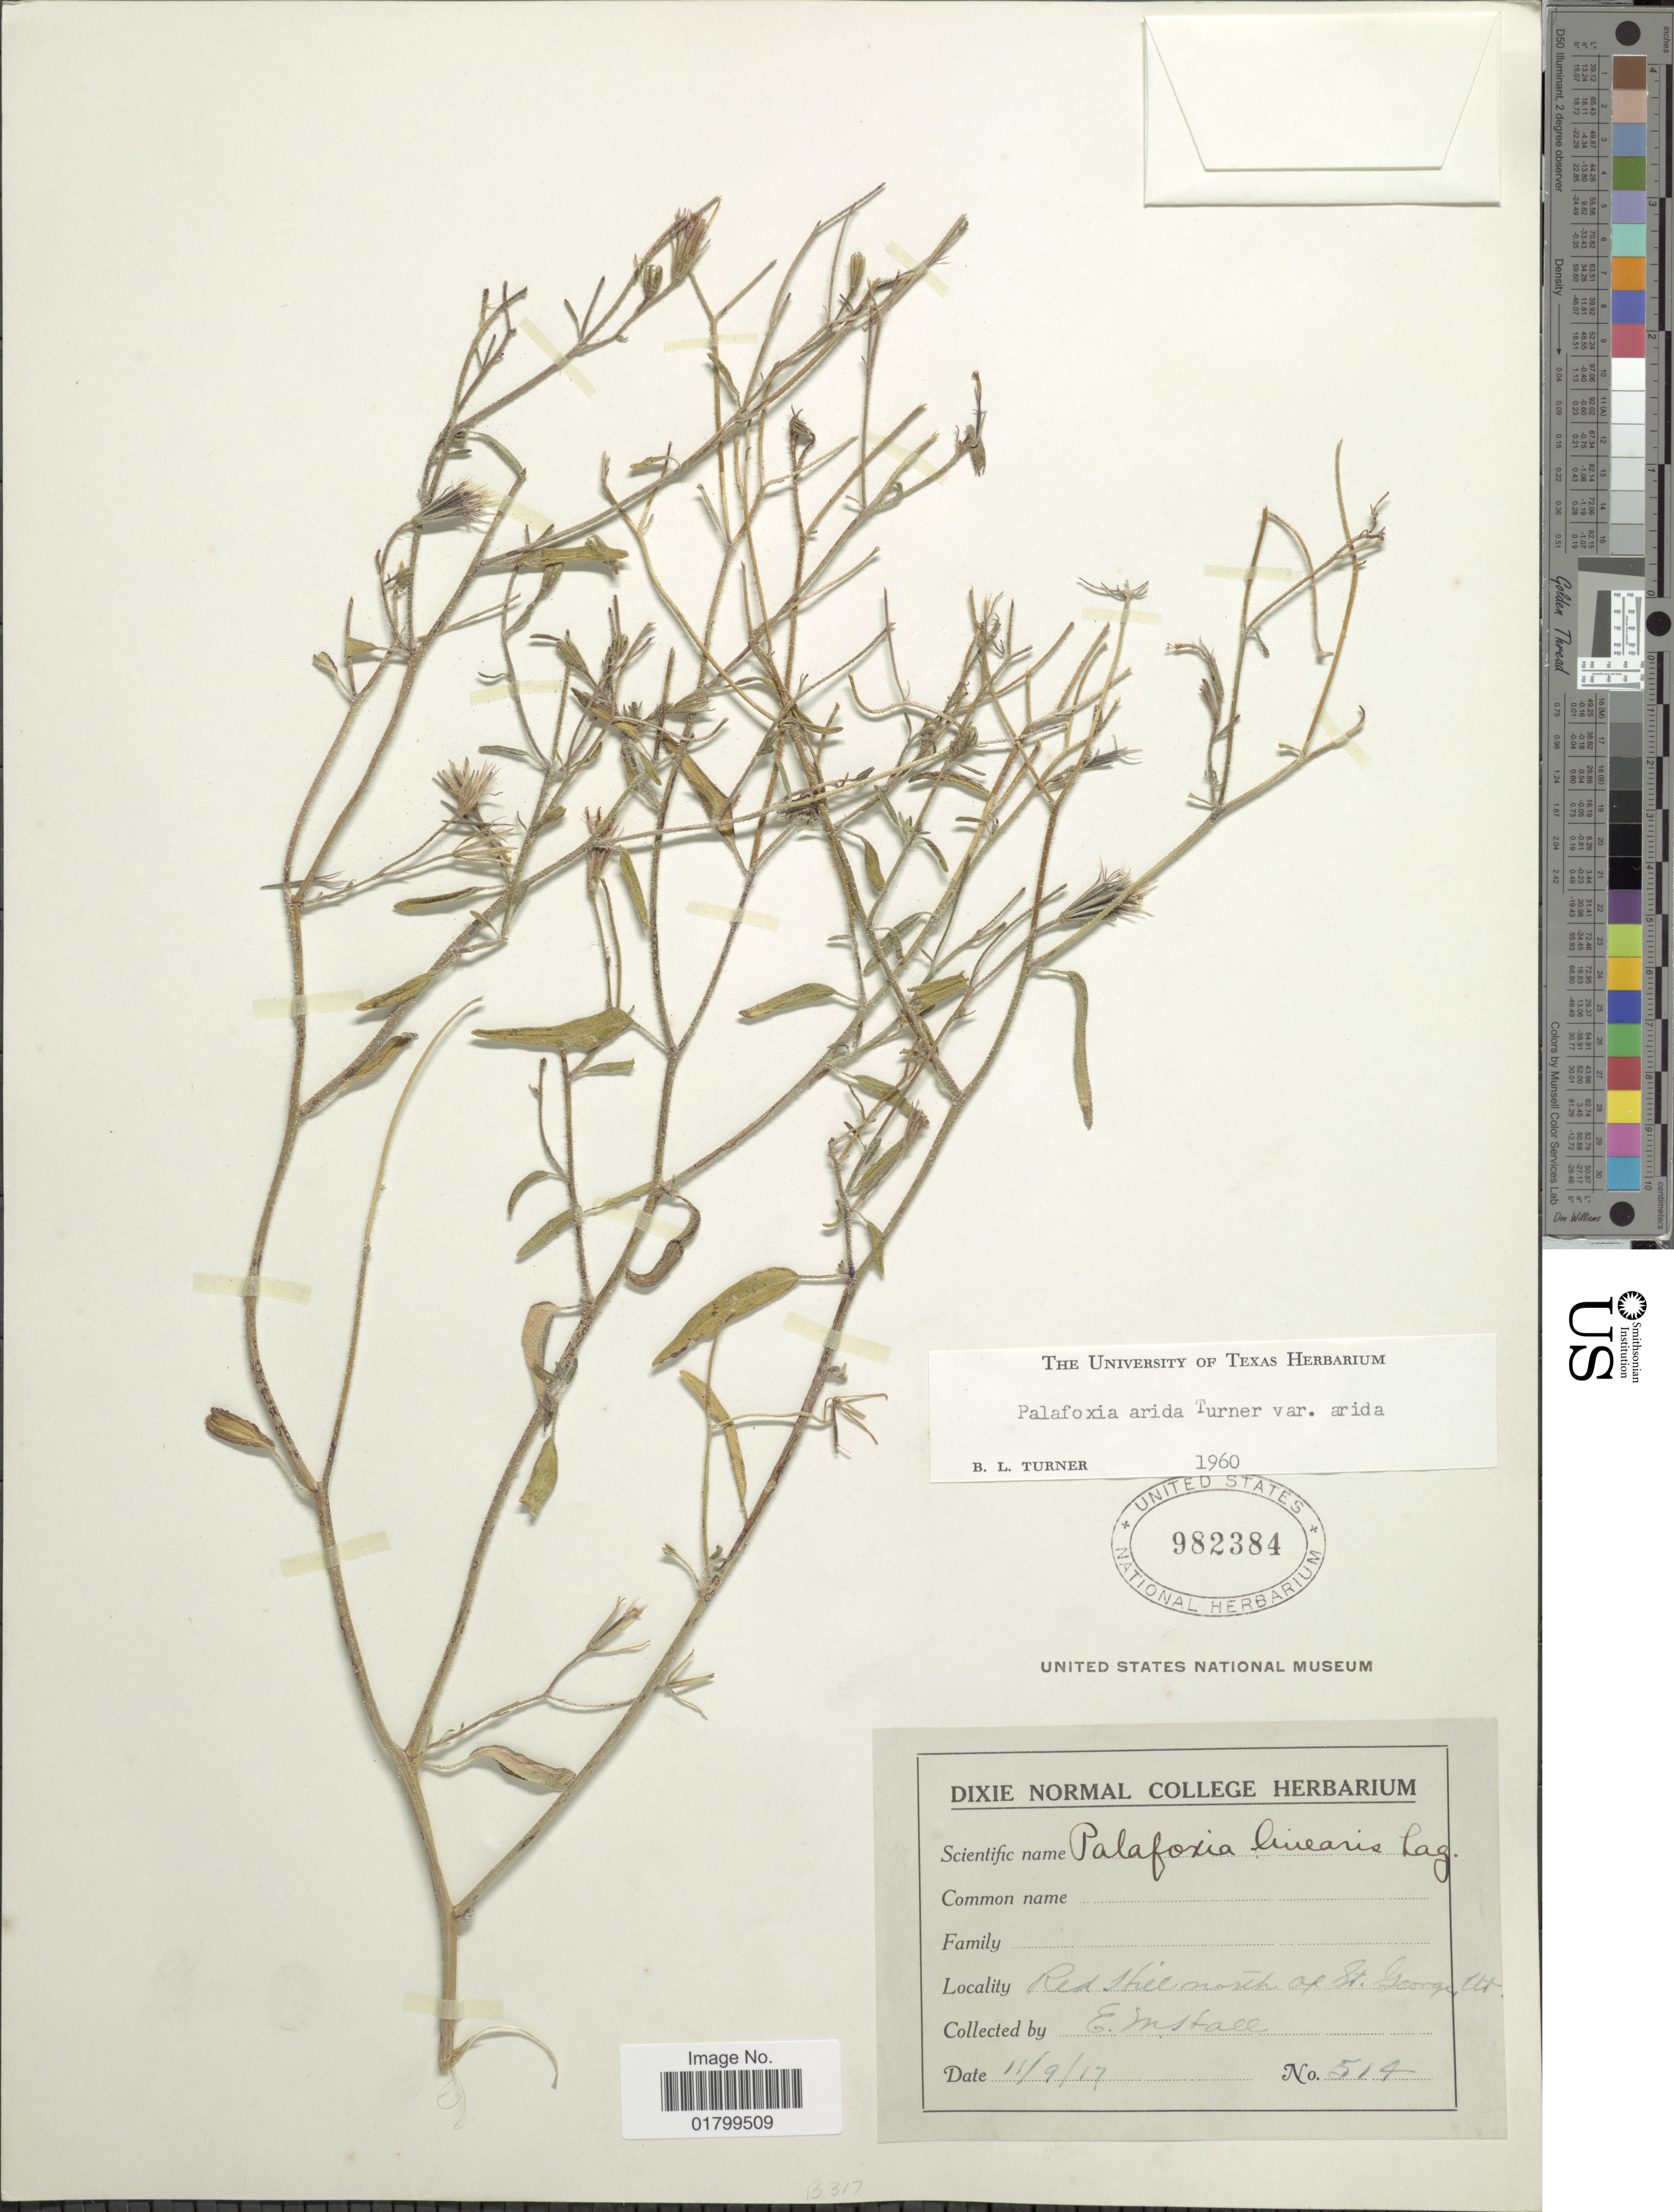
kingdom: Plantae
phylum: Tracheophyta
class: Magnoliopsida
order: Asterales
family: Asteraceae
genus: Palafoxia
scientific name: Palafoxia arida var. arida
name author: B.L. Turner & M.I. Morris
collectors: E. Hall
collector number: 514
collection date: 1917-11-09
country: United States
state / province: Utah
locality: Red Hill north of St. George Ut.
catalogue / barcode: US 981384